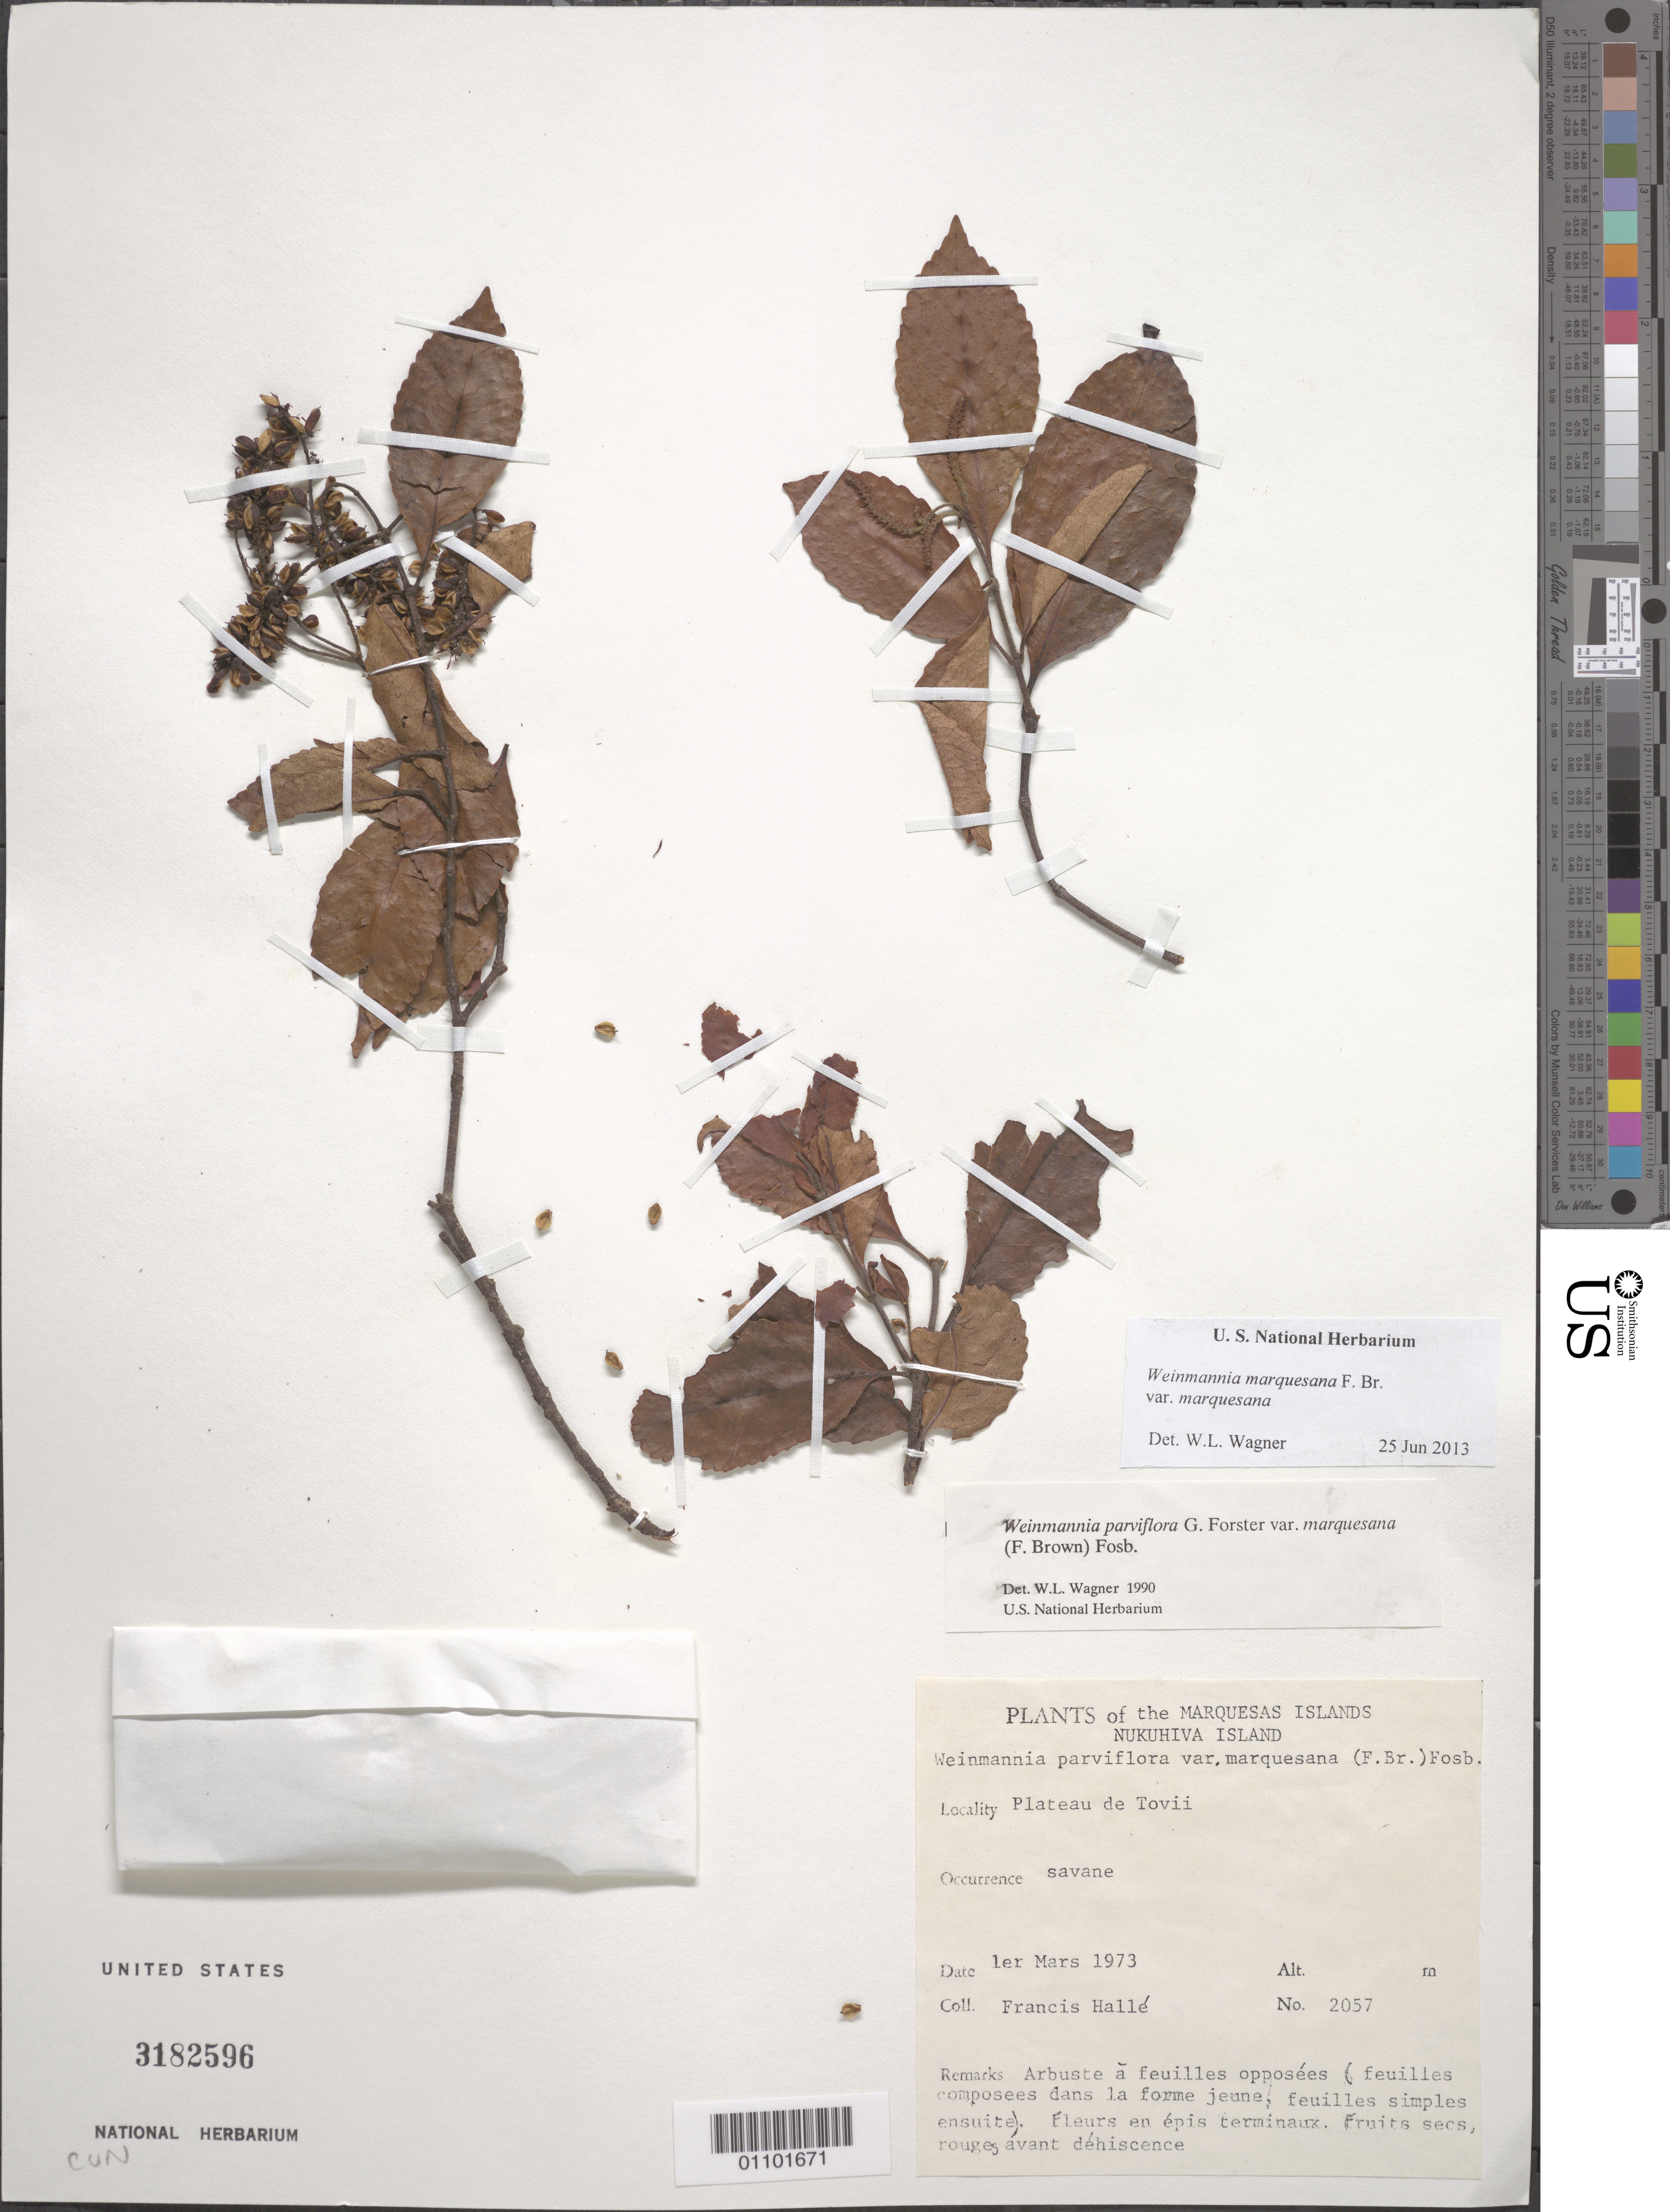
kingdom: Plantae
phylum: Tracheophyta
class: Magnoliopsida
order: Oxalidales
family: Cunoniaceae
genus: Pterophylla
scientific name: Pterophylla marquesana var. marquesana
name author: (F. Br.) Pillon & H.C. Hopkins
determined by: Wagner, W. L., (BOT), Smithsonian Institution - National Museum of Natural History (UNITED STATES)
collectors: F. Hallé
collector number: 2057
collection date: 1973-03-01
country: French Polynesia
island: Nuku Hiva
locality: Plateau de Toovii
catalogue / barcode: US 3182596